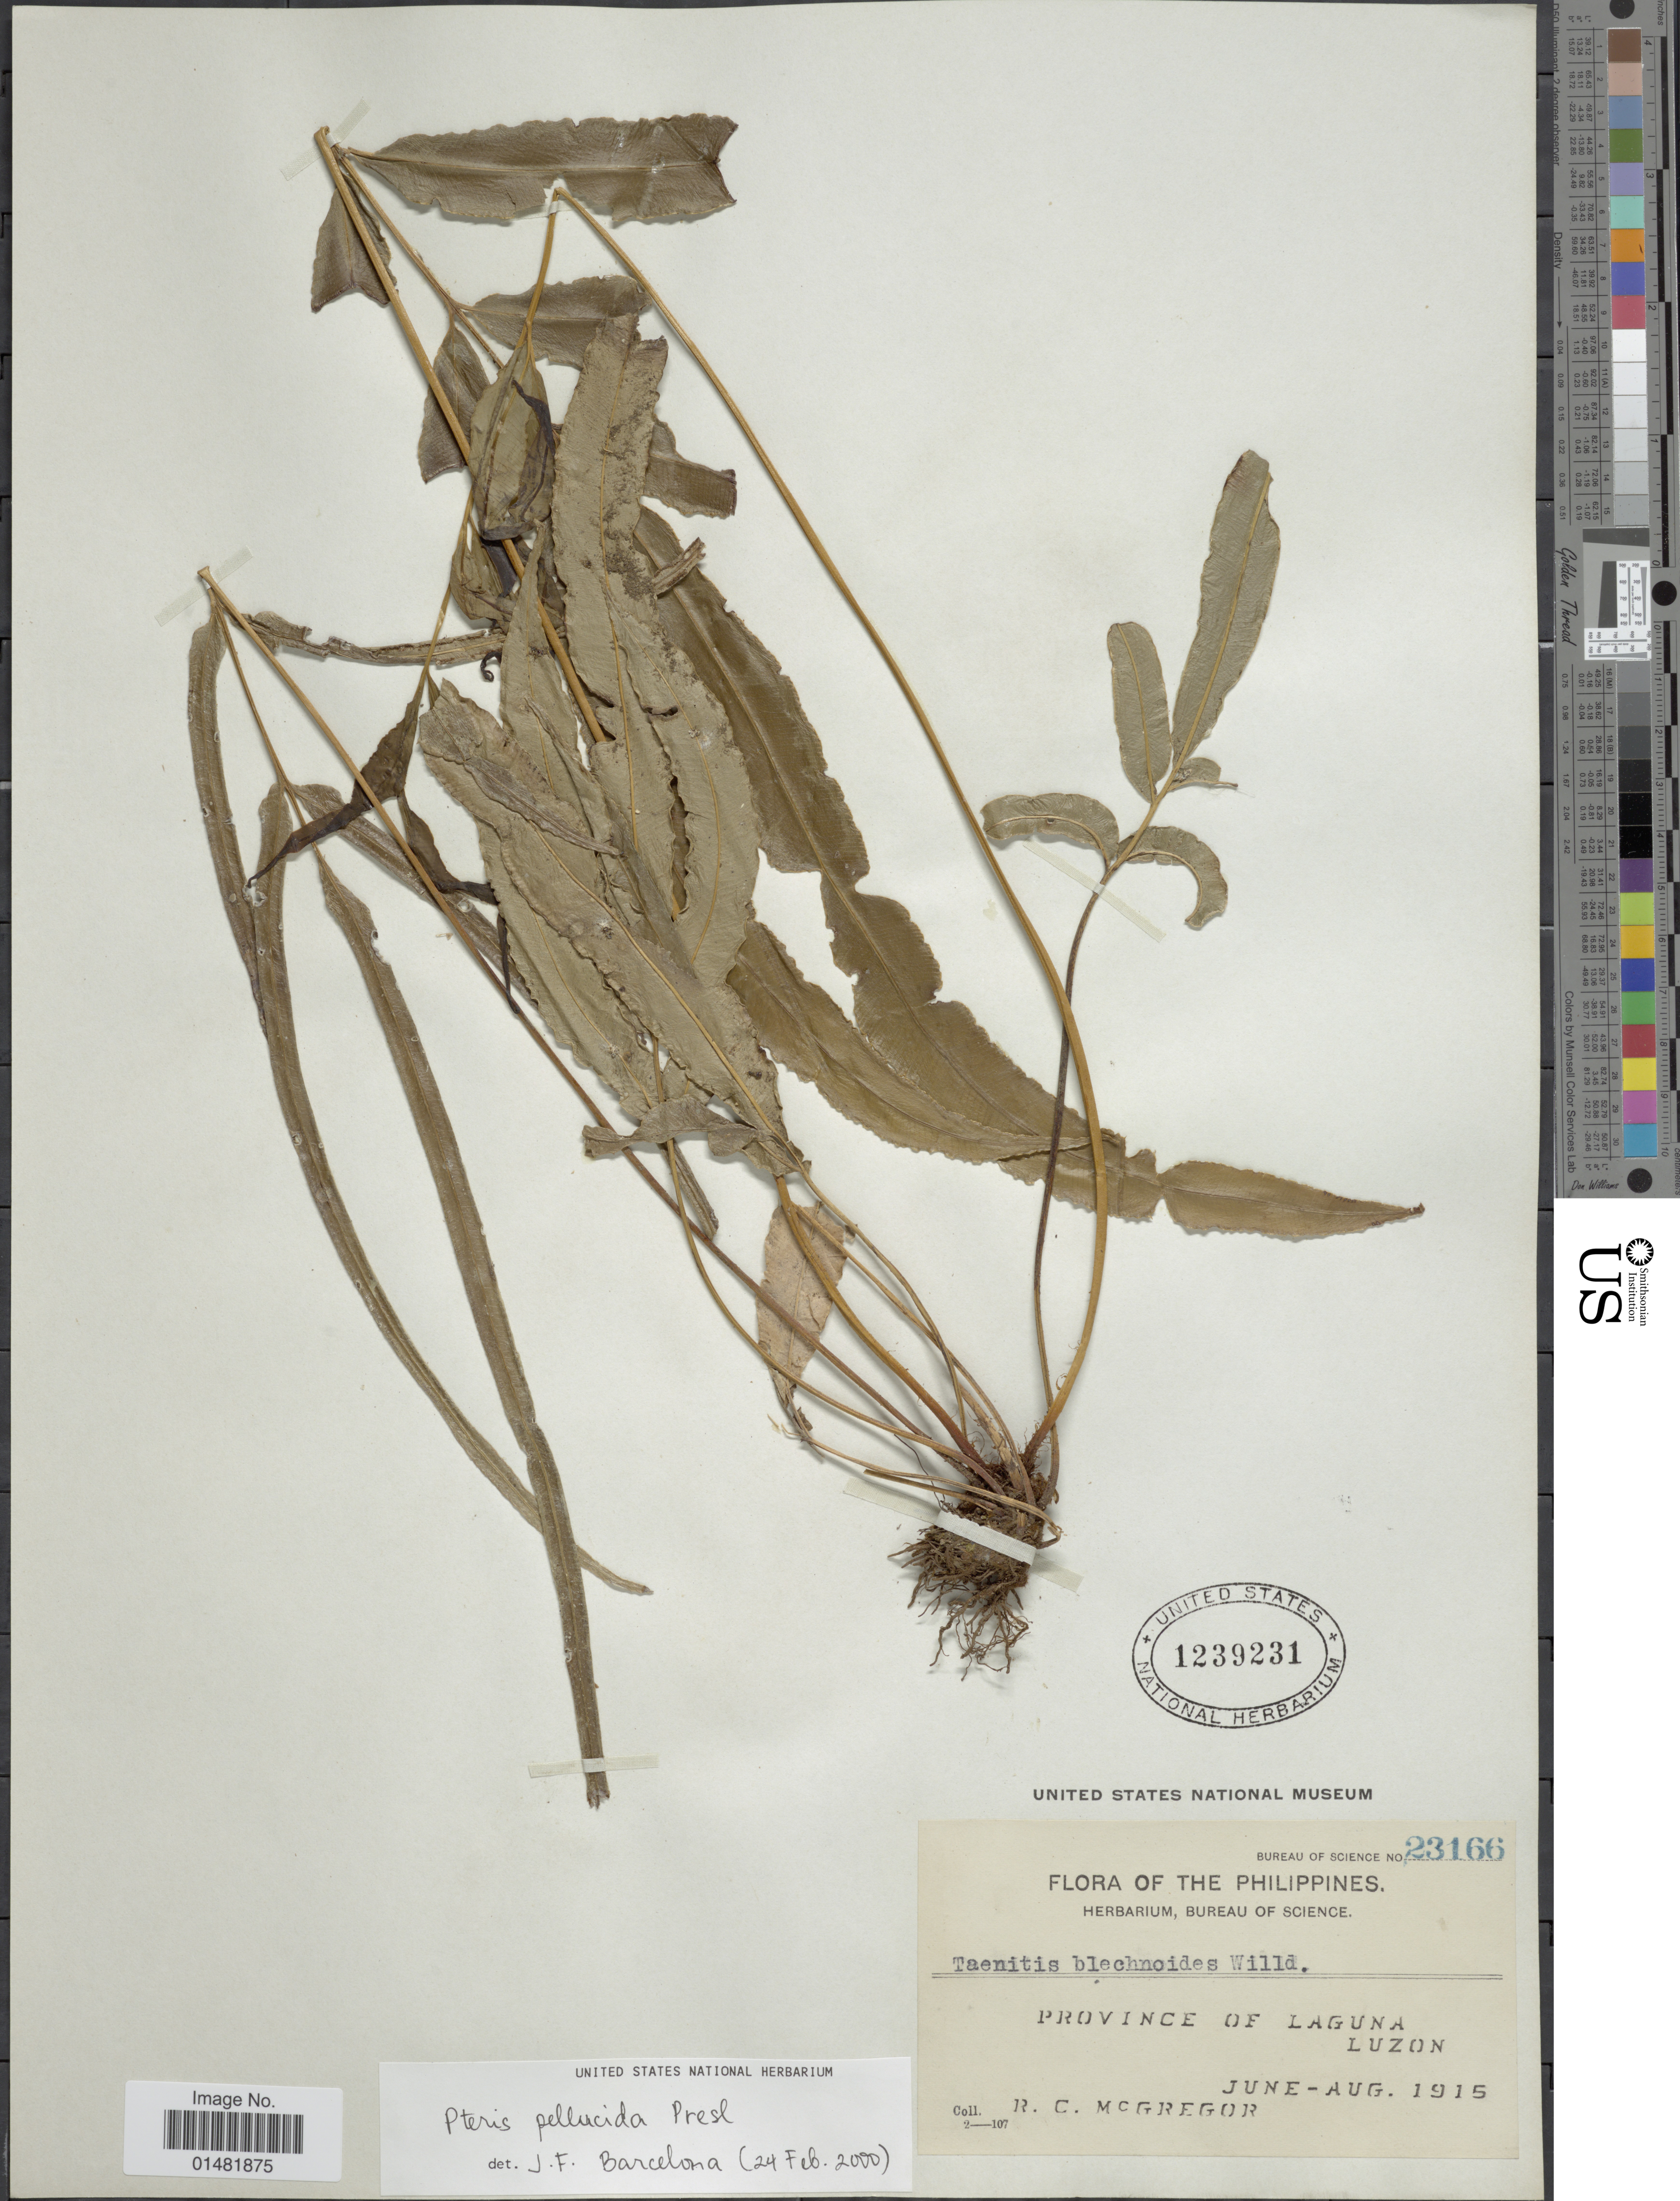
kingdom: Plantae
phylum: Tracheophyta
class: Polypodiopsida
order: Polypodiales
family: Pteridaceae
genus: Pteris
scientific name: Pteris pellucida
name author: C. Presl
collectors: R. C. McGregor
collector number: Bureau of Science 23166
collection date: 1915-06/1915-08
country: Philippines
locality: Province of Laguna, Luzon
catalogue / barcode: US 1239231